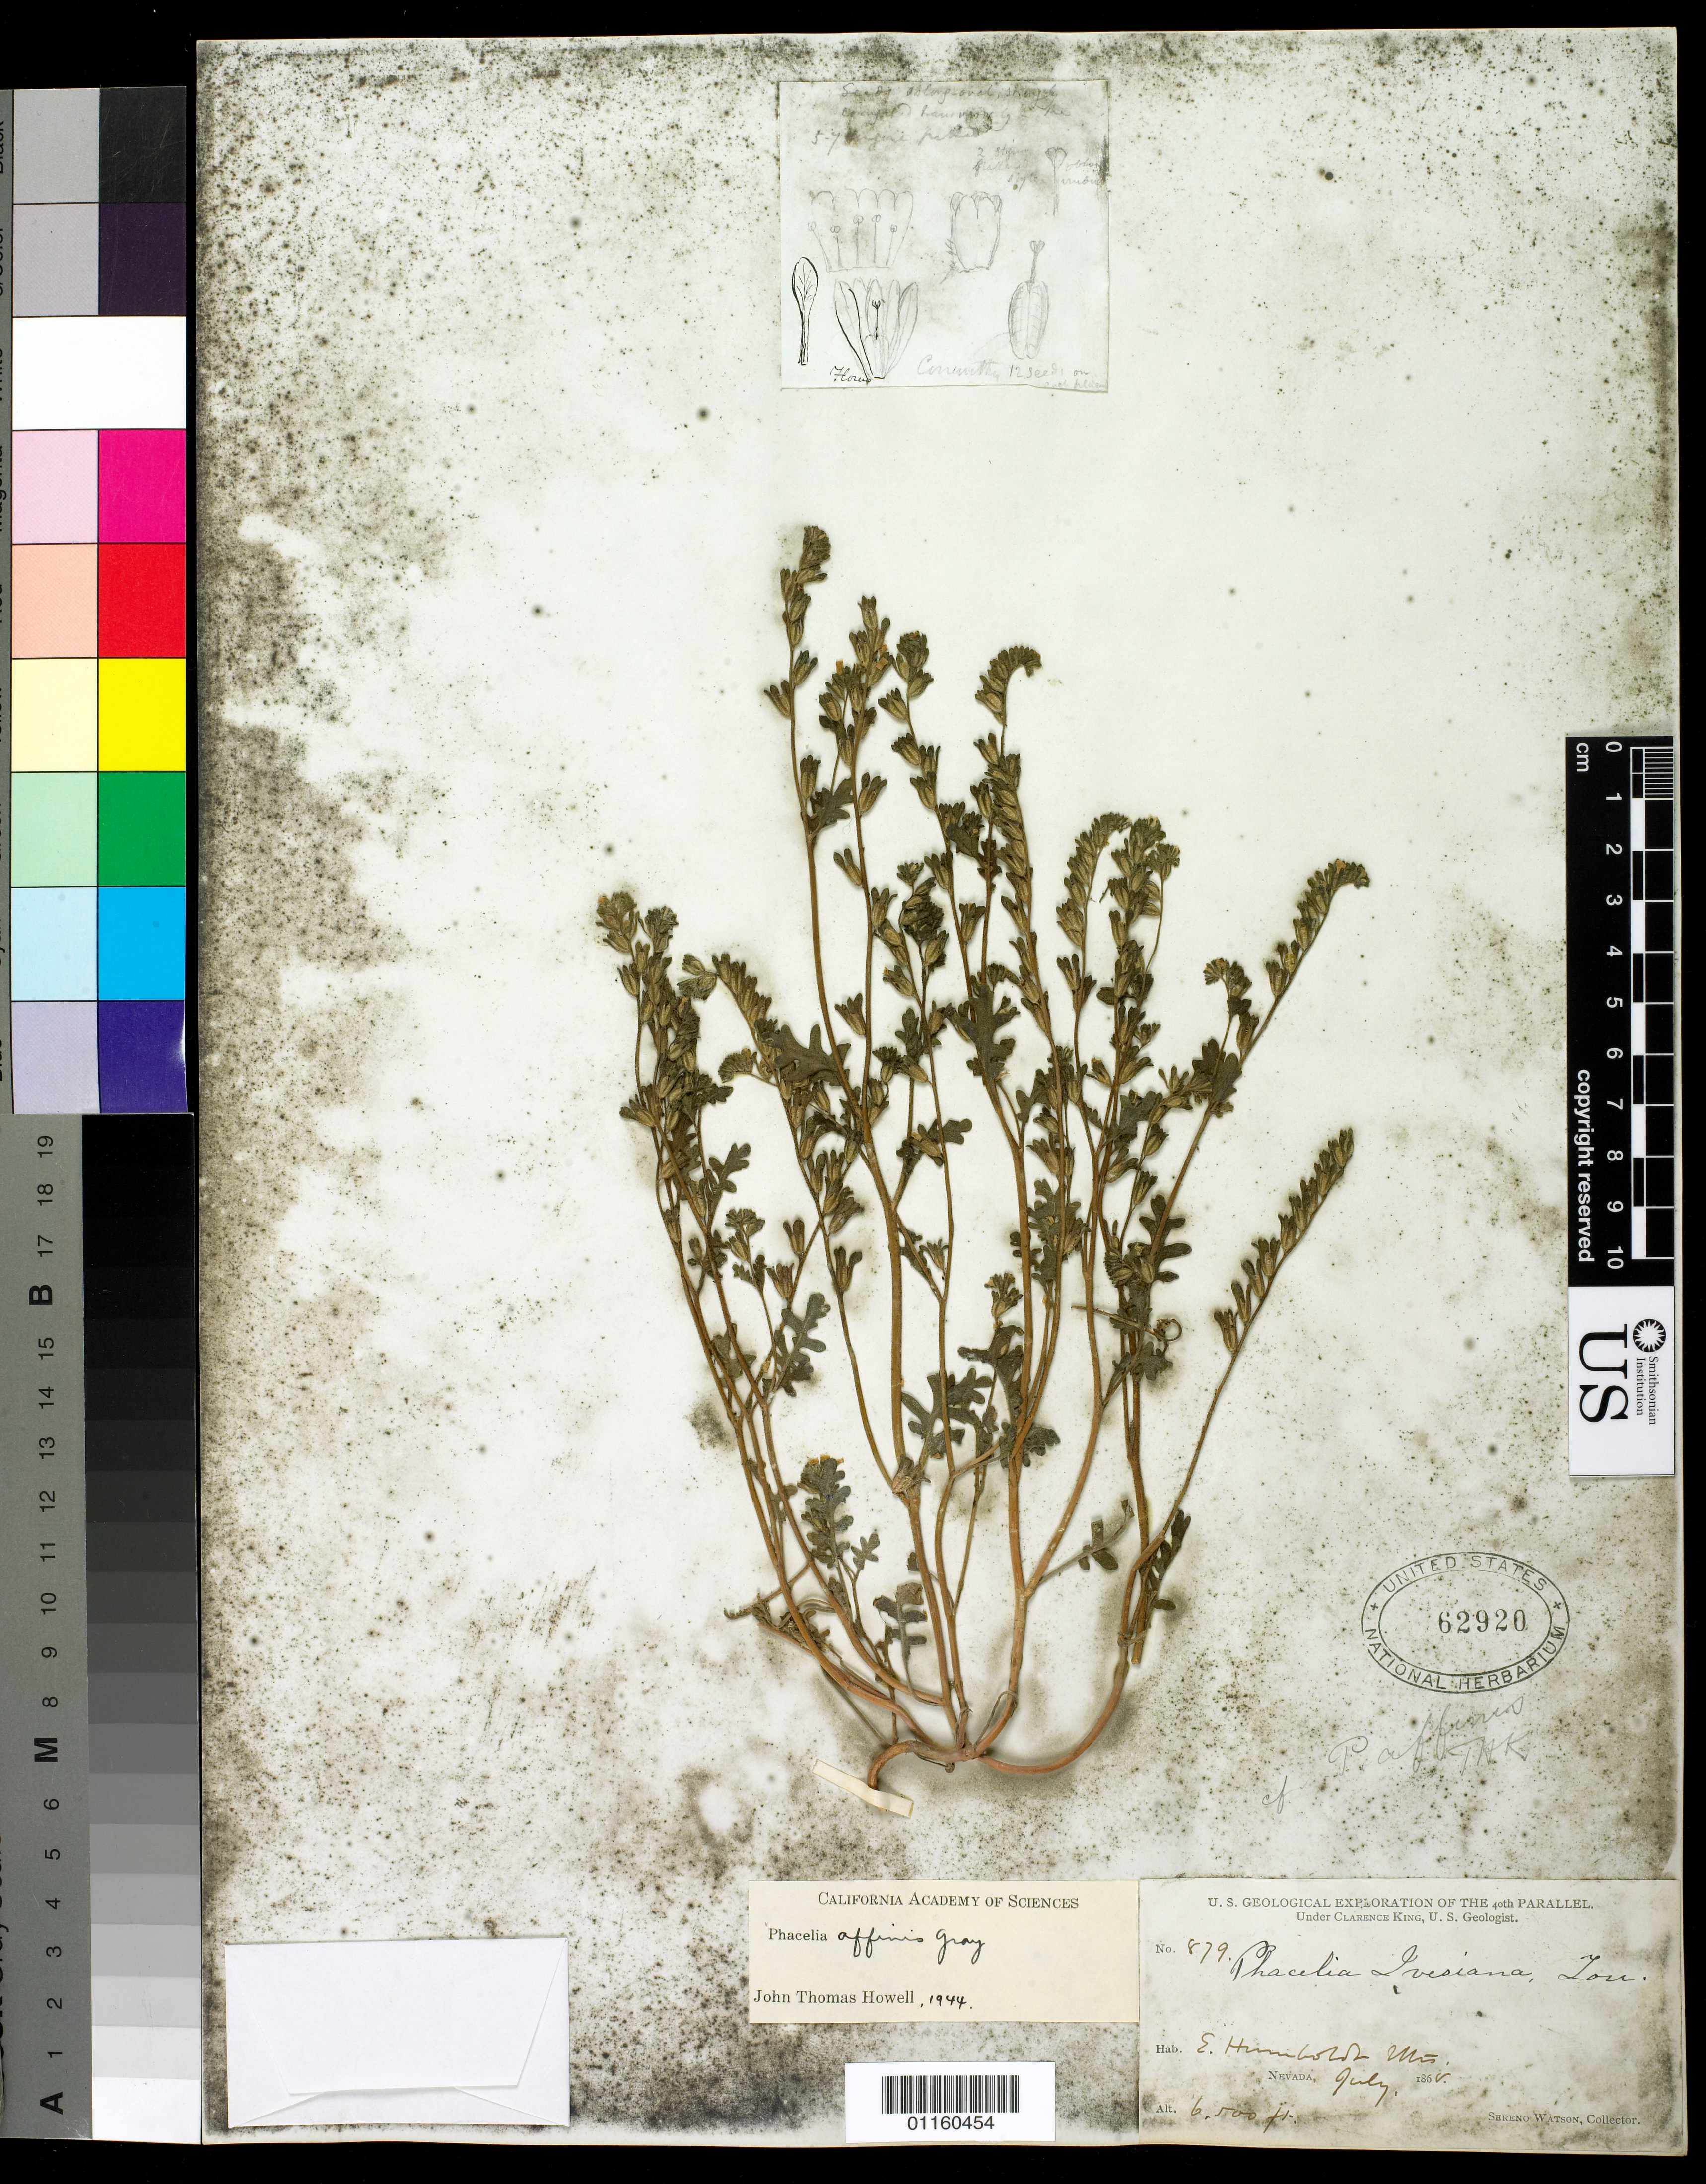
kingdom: Plantae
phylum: Tracheophyta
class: Magnoliopsida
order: Boraginales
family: Hydrophyllaceae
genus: Phacelia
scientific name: Phacelia affinis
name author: A. Gray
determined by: Howell, J. T.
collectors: S. Watson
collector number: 879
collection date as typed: Jul 1868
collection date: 1868-07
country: United States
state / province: Nevada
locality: E. Humboldt Mts.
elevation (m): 1981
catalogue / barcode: US 62920